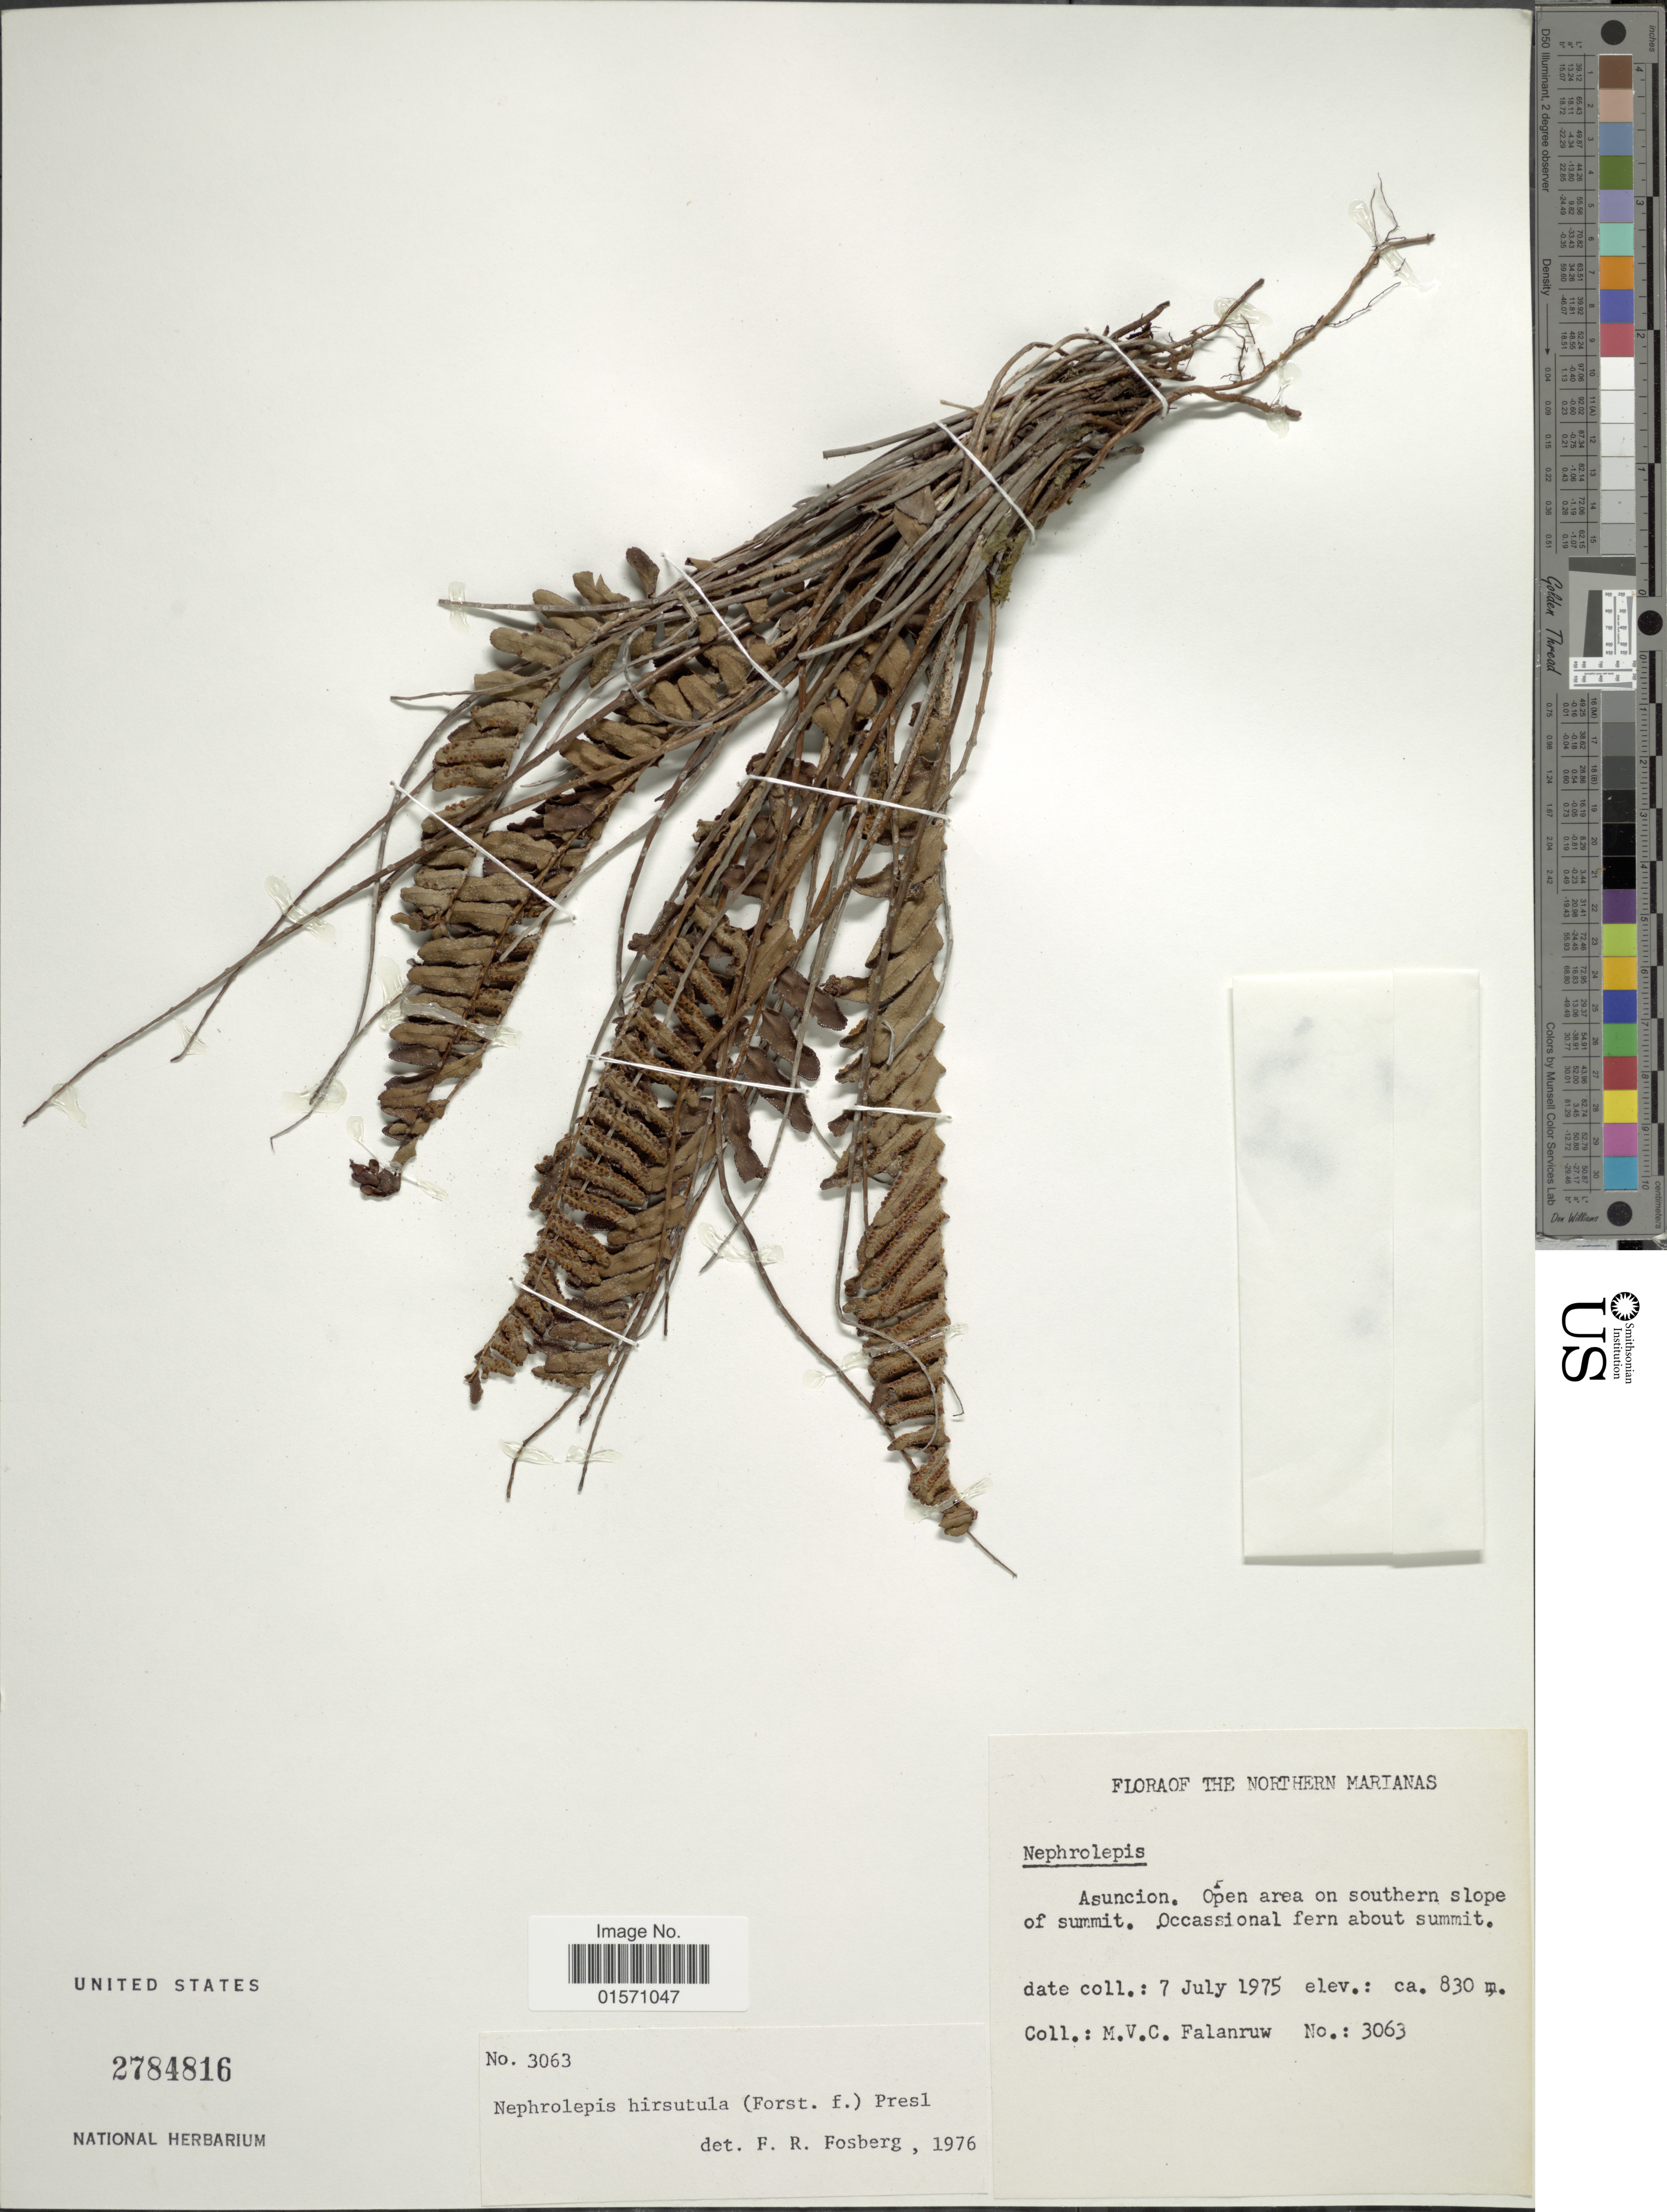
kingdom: Plantae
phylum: Tracheophyta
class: Polypodiopsida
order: Polypodiales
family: Nephrolepidaceae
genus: Nephrolepis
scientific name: Nephrolepis multiflora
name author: (Roxb.) F.M. Jarrett ex C.V. Morton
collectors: M. V. Falanruw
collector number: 3063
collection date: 1975-07-07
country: Northern Mariana Islands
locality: Asuncion. Open area on southern slope of summit. Occassional fern about summit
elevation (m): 830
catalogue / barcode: US 2784816